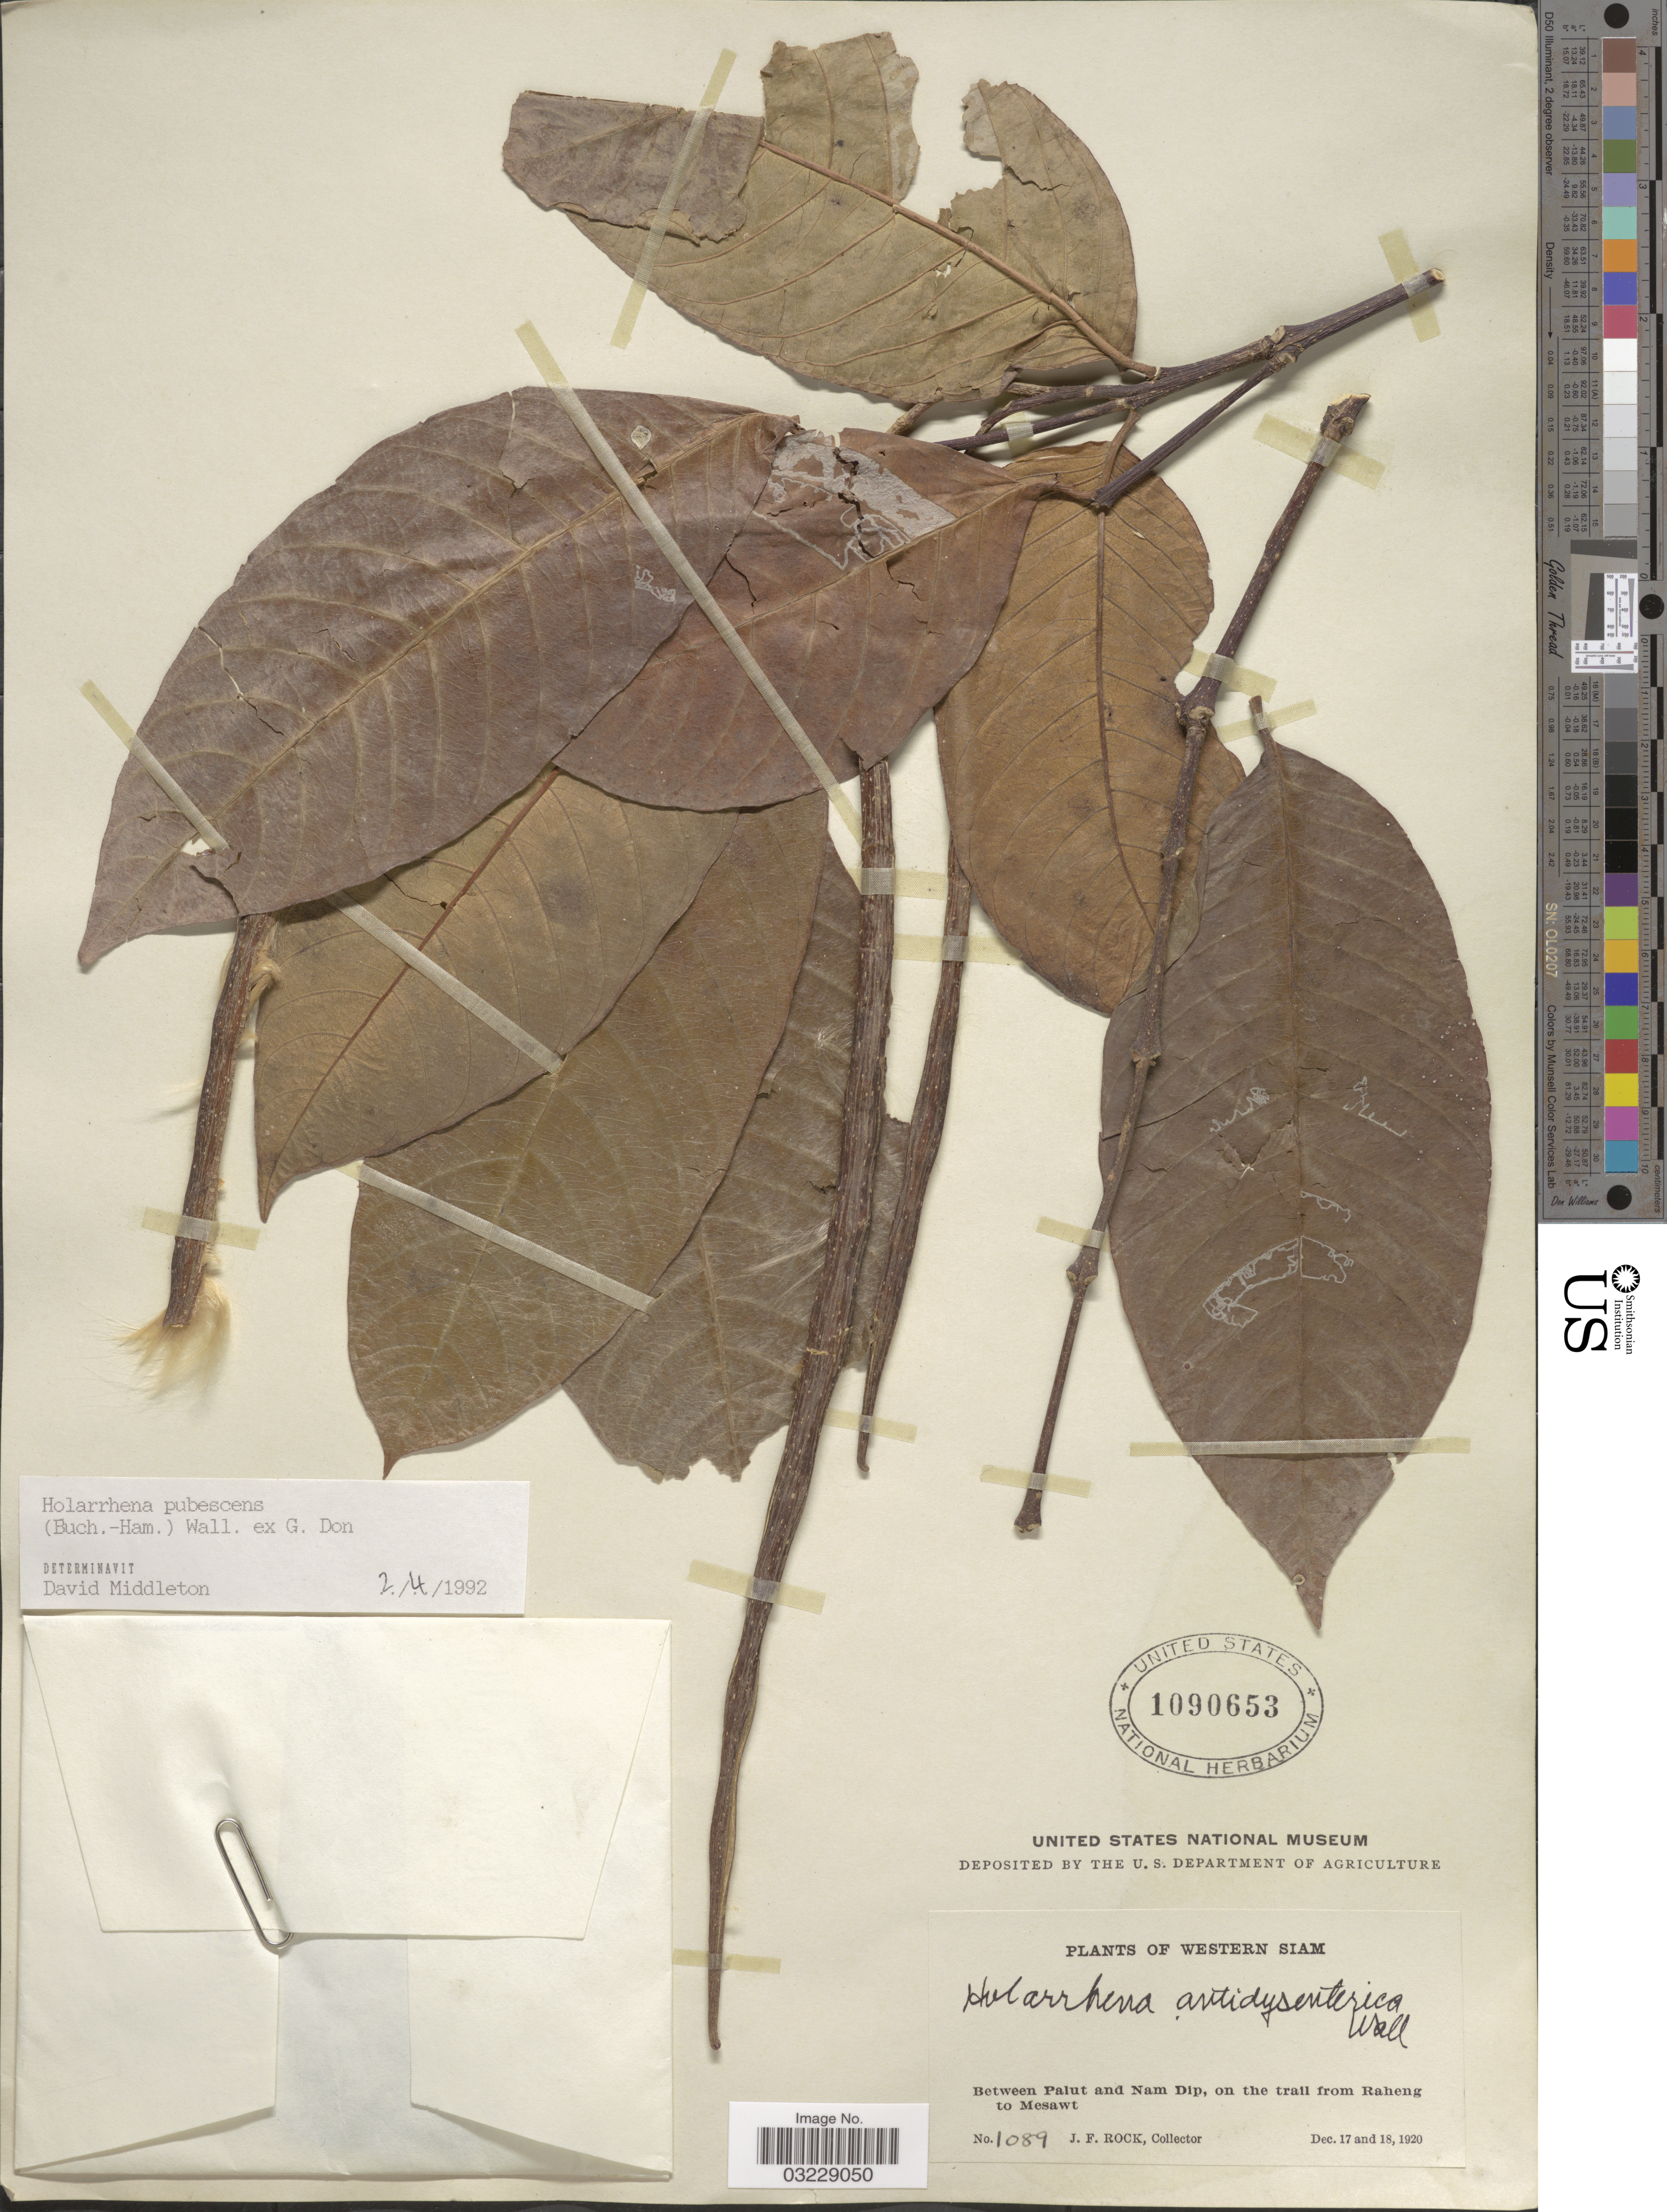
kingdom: Plantae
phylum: Tracheophyta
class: Magnoliopsida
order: Gentianales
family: Apocynaceae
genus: Holarrhena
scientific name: Holarrhena pubescens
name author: (Buch.-Ham.) Wall. ex G. Don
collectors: J. Rock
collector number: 1089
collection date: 1920-12-17/1920-12-18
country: Thailand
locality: Western Siam. Between Palut and Nam Dip, on the trail from Raheng to Mesawt.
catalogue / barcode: US 1090653